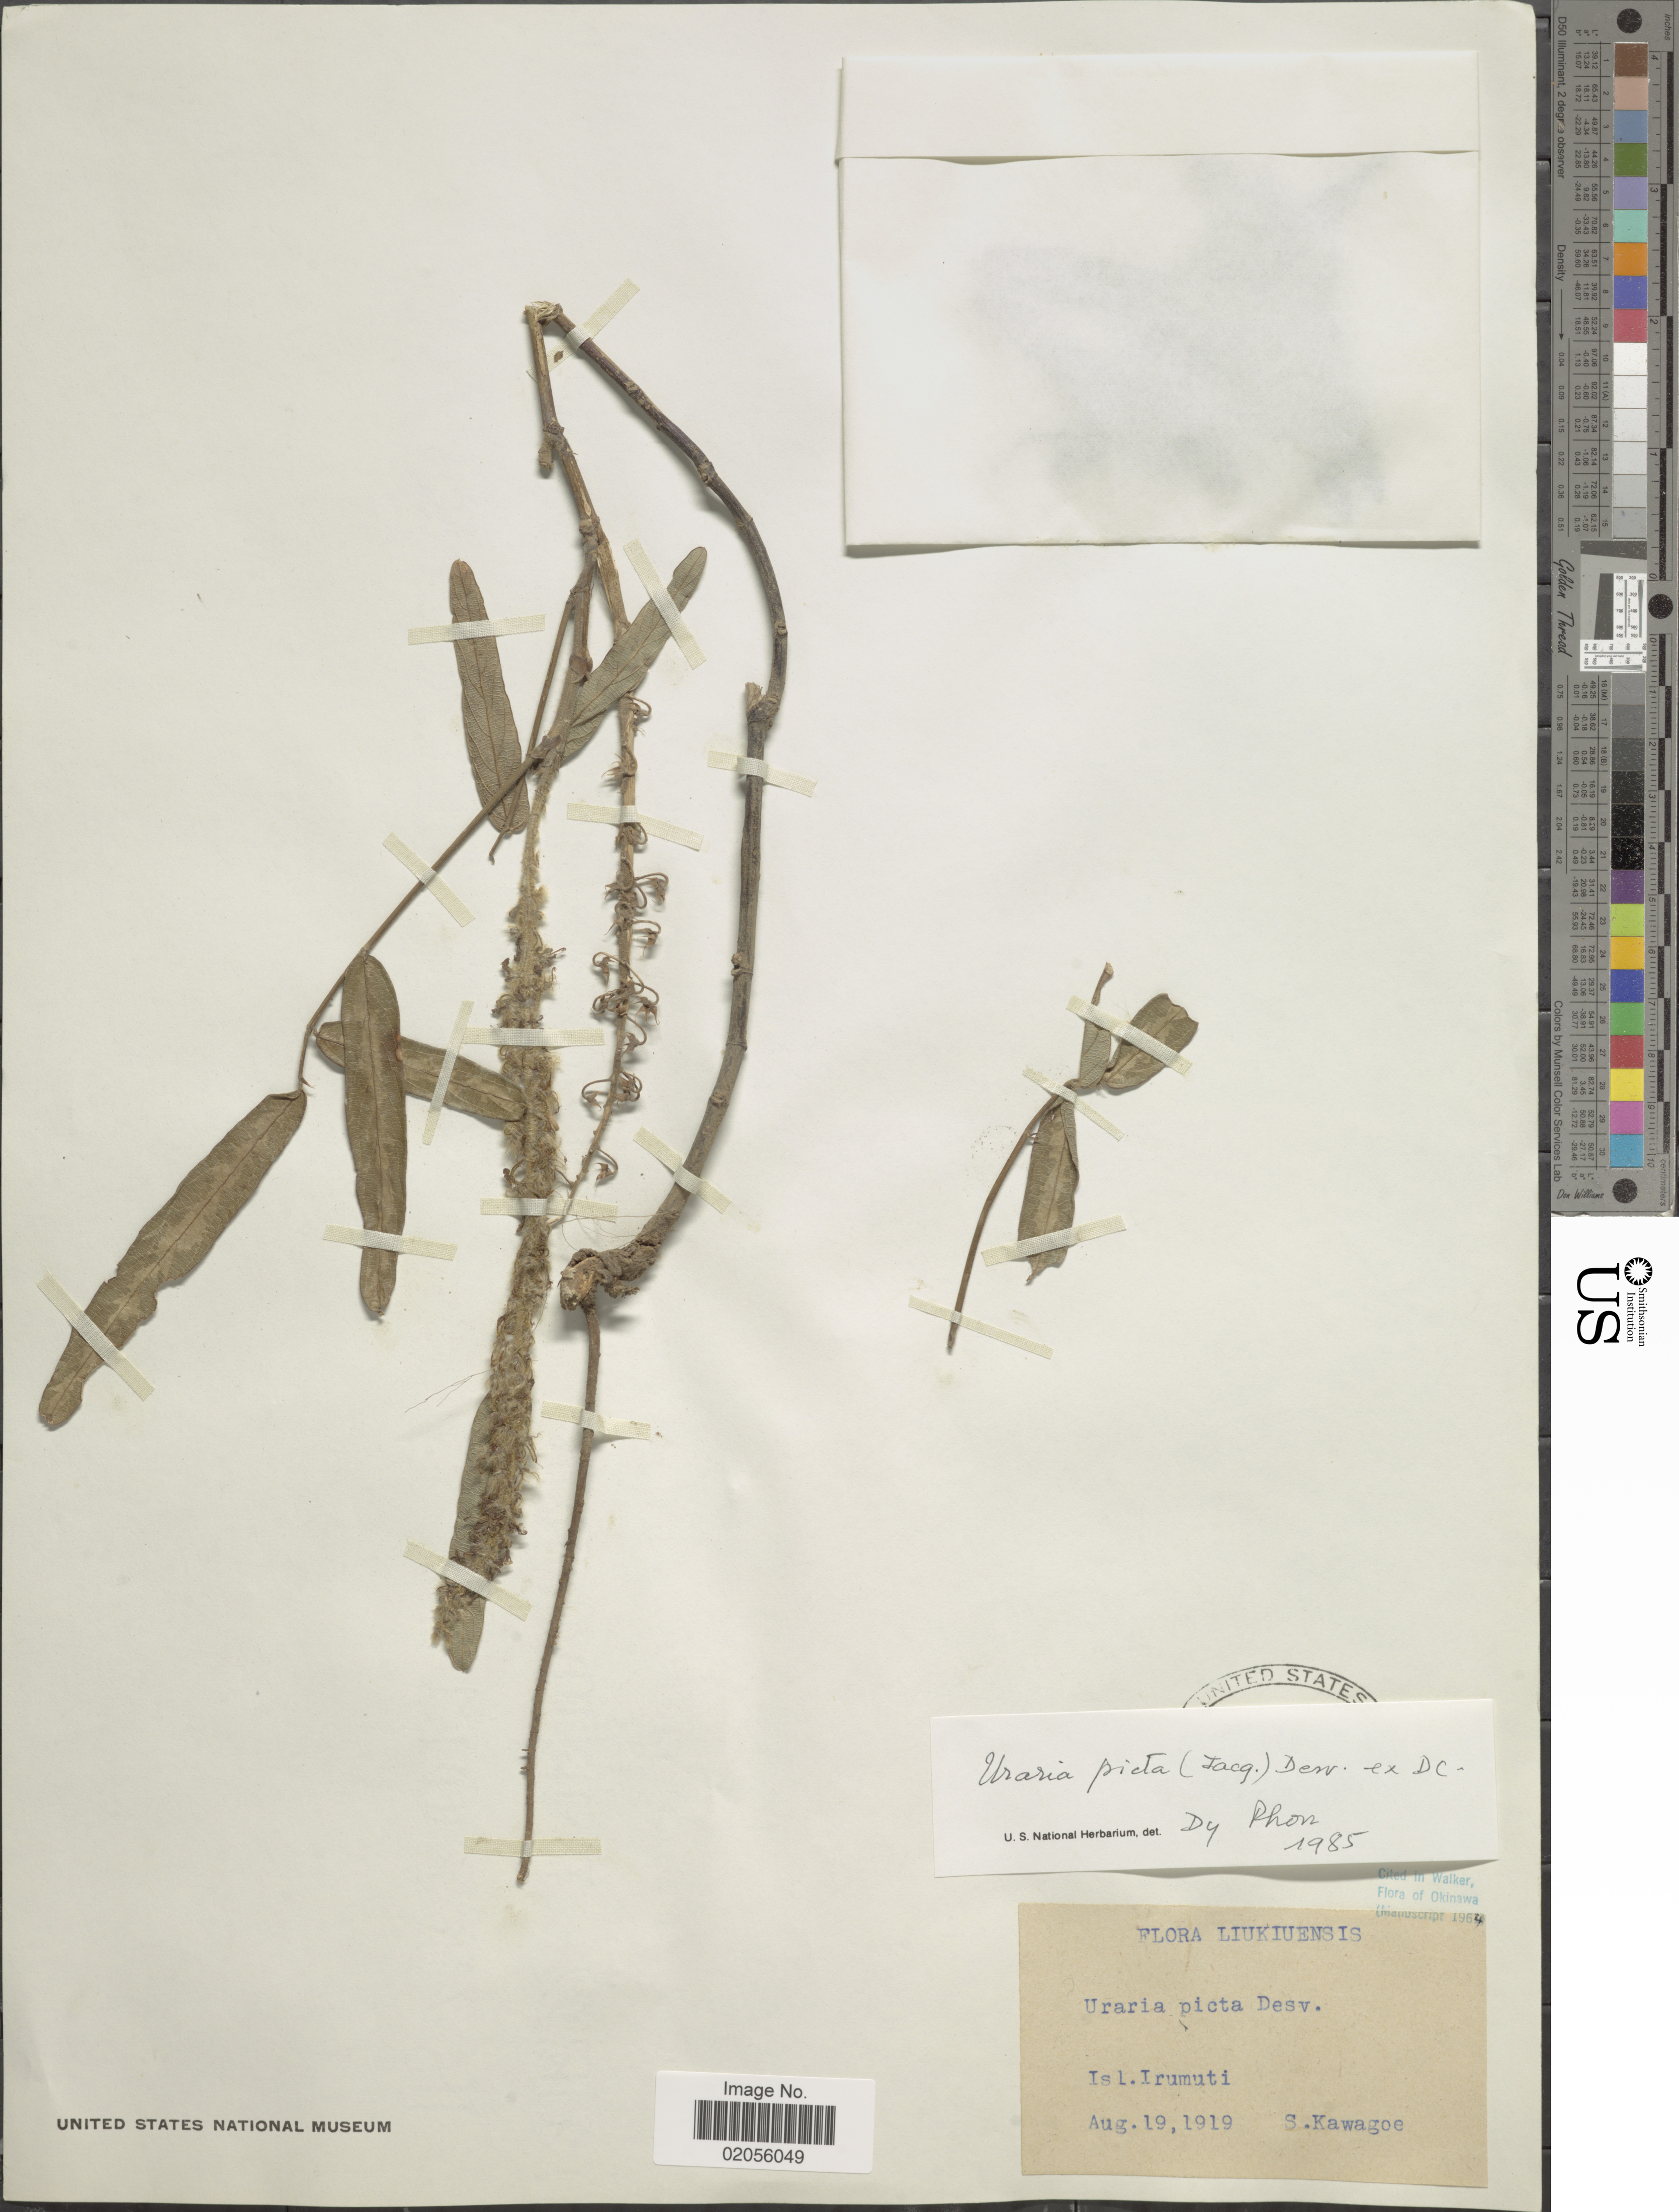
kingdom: Plantae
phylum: Tracheophyta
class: Magnoliopsida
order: Fabales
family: Fabaceae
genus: Uraria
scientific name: Uraria picta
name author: (Jacq.) DC.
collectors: S. Kawagoe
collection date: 1919-08-19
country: Japan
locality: Liukiuensis. Isl. Irumuti